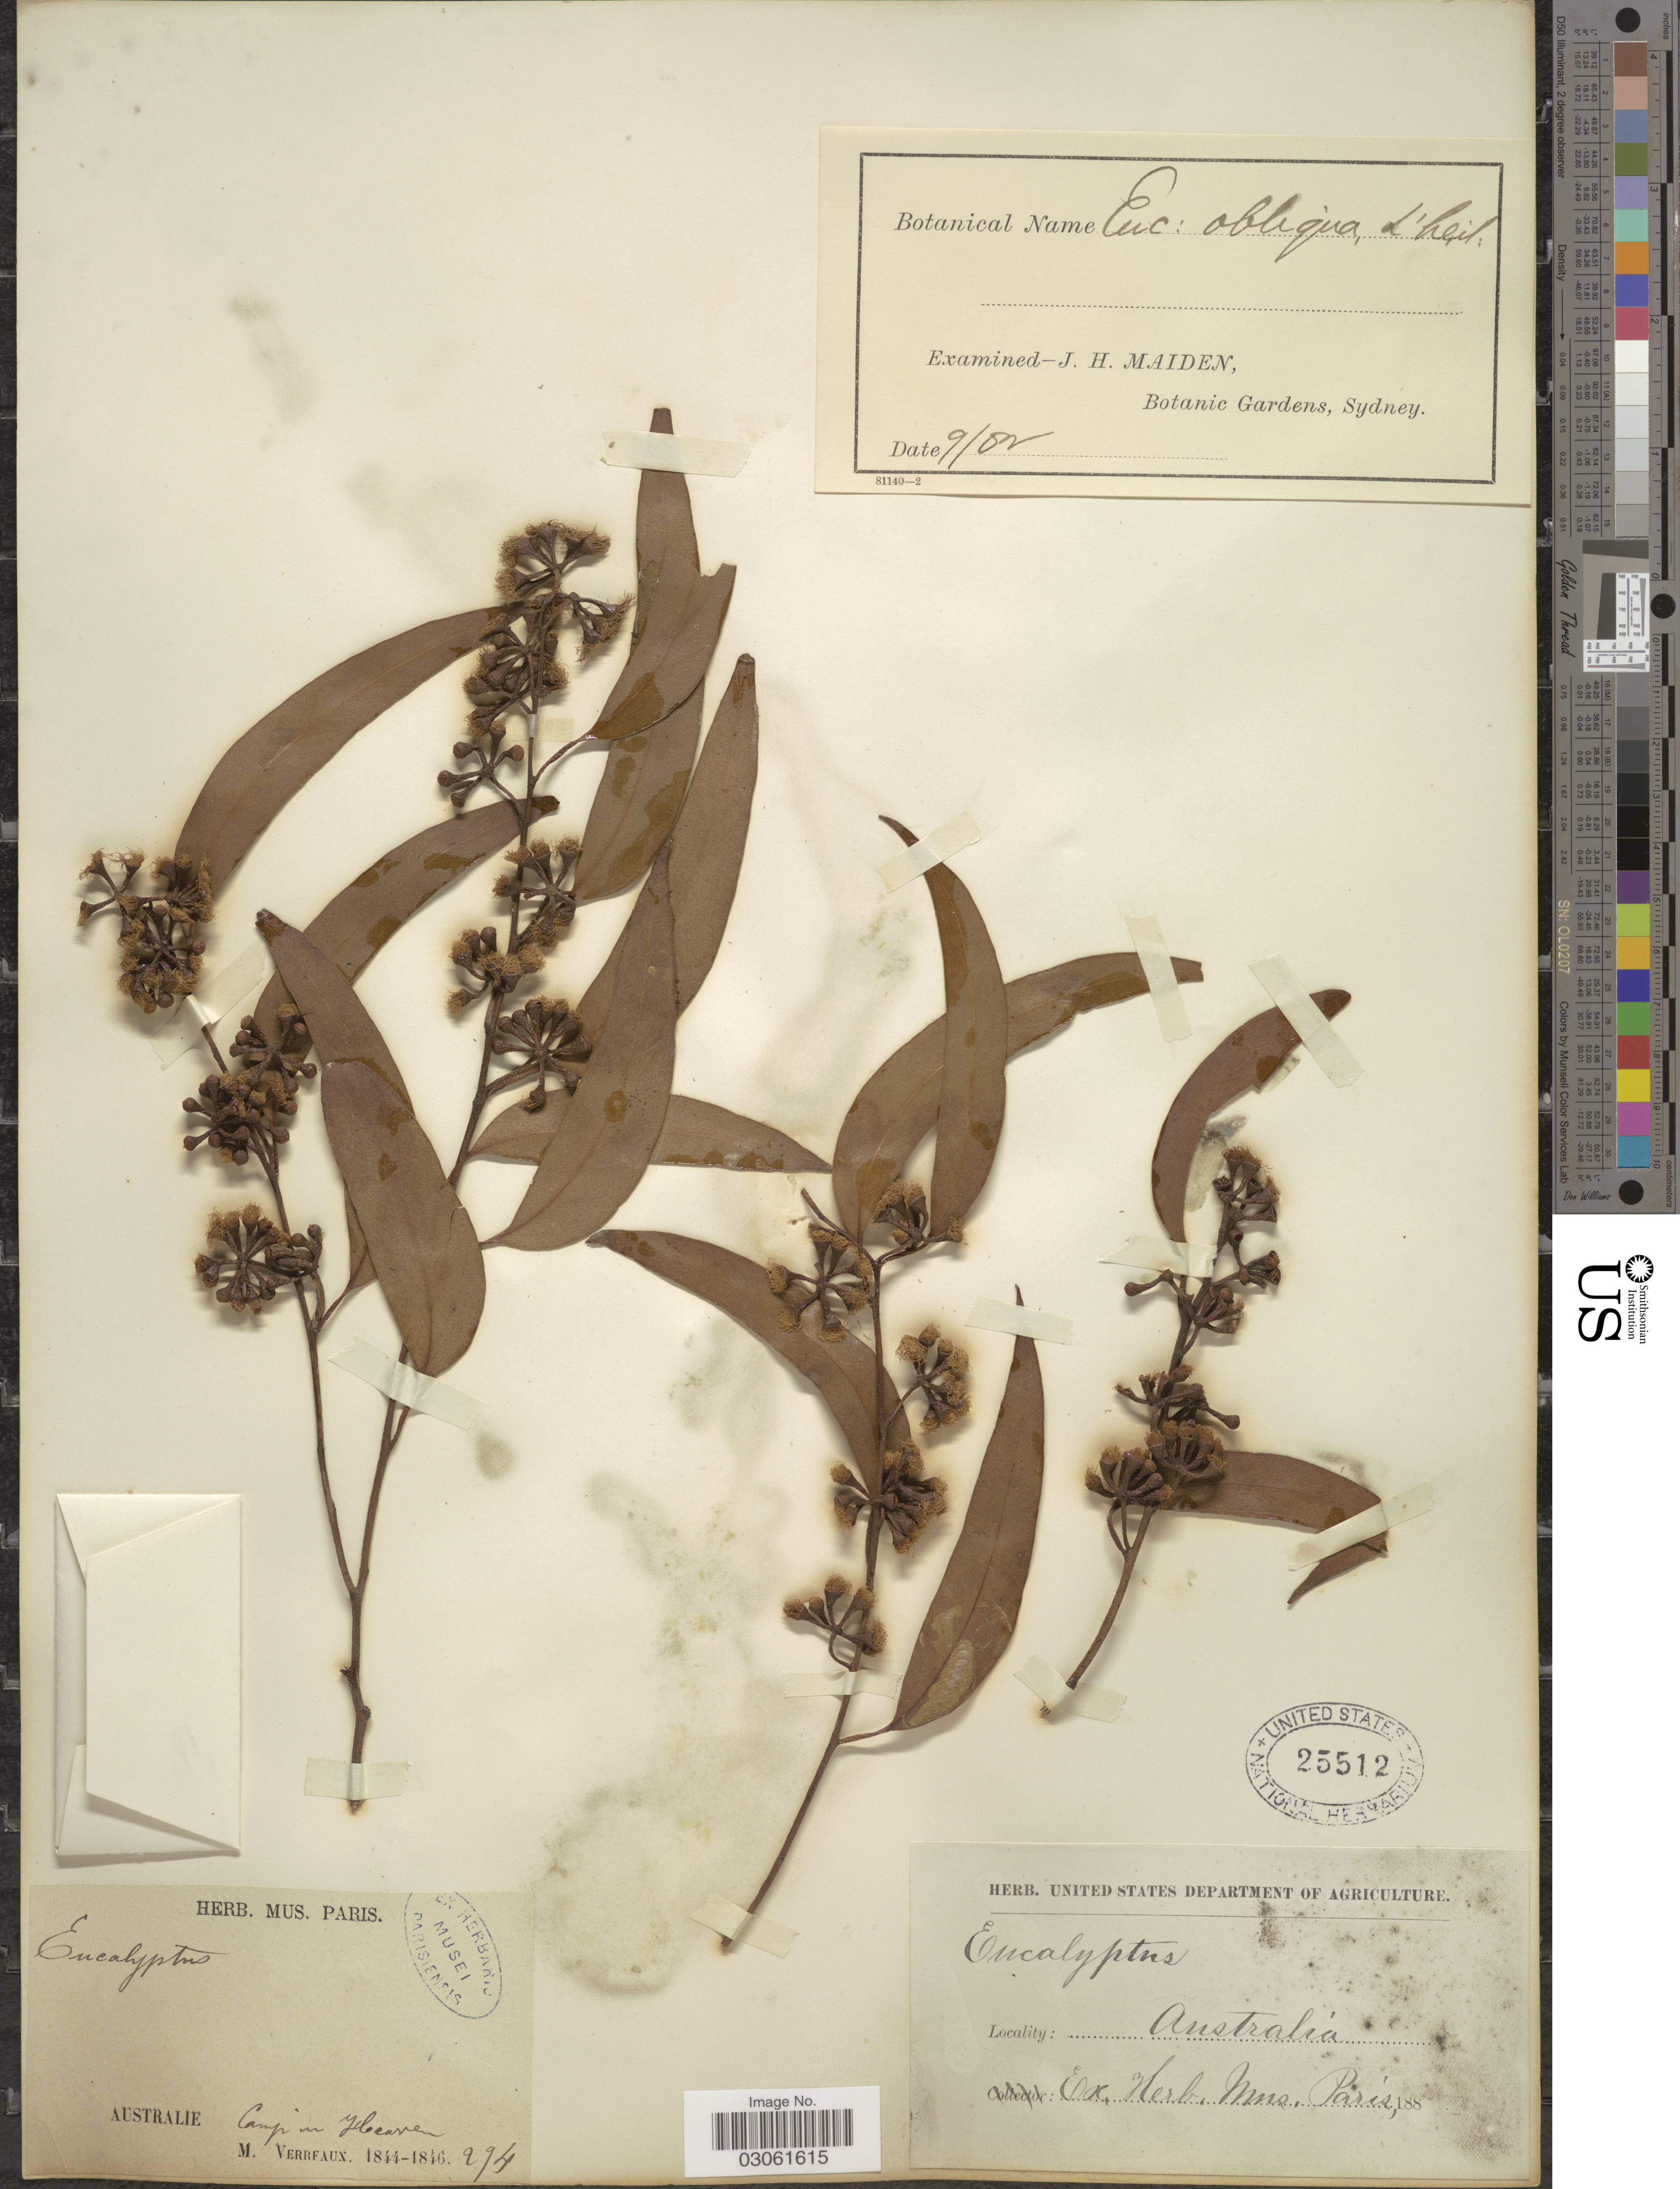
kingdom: Plantae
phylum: Tracheophyta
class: Magnoliopsida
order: Myrtales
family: Myrtaceae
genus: Eucalyptus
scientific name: Eucalyptus obliqua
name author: L'Hér.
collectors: M. Verreaux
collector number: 294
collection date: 1844/1846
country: Australia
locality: Camp in Heaven.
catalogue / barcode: US 25512